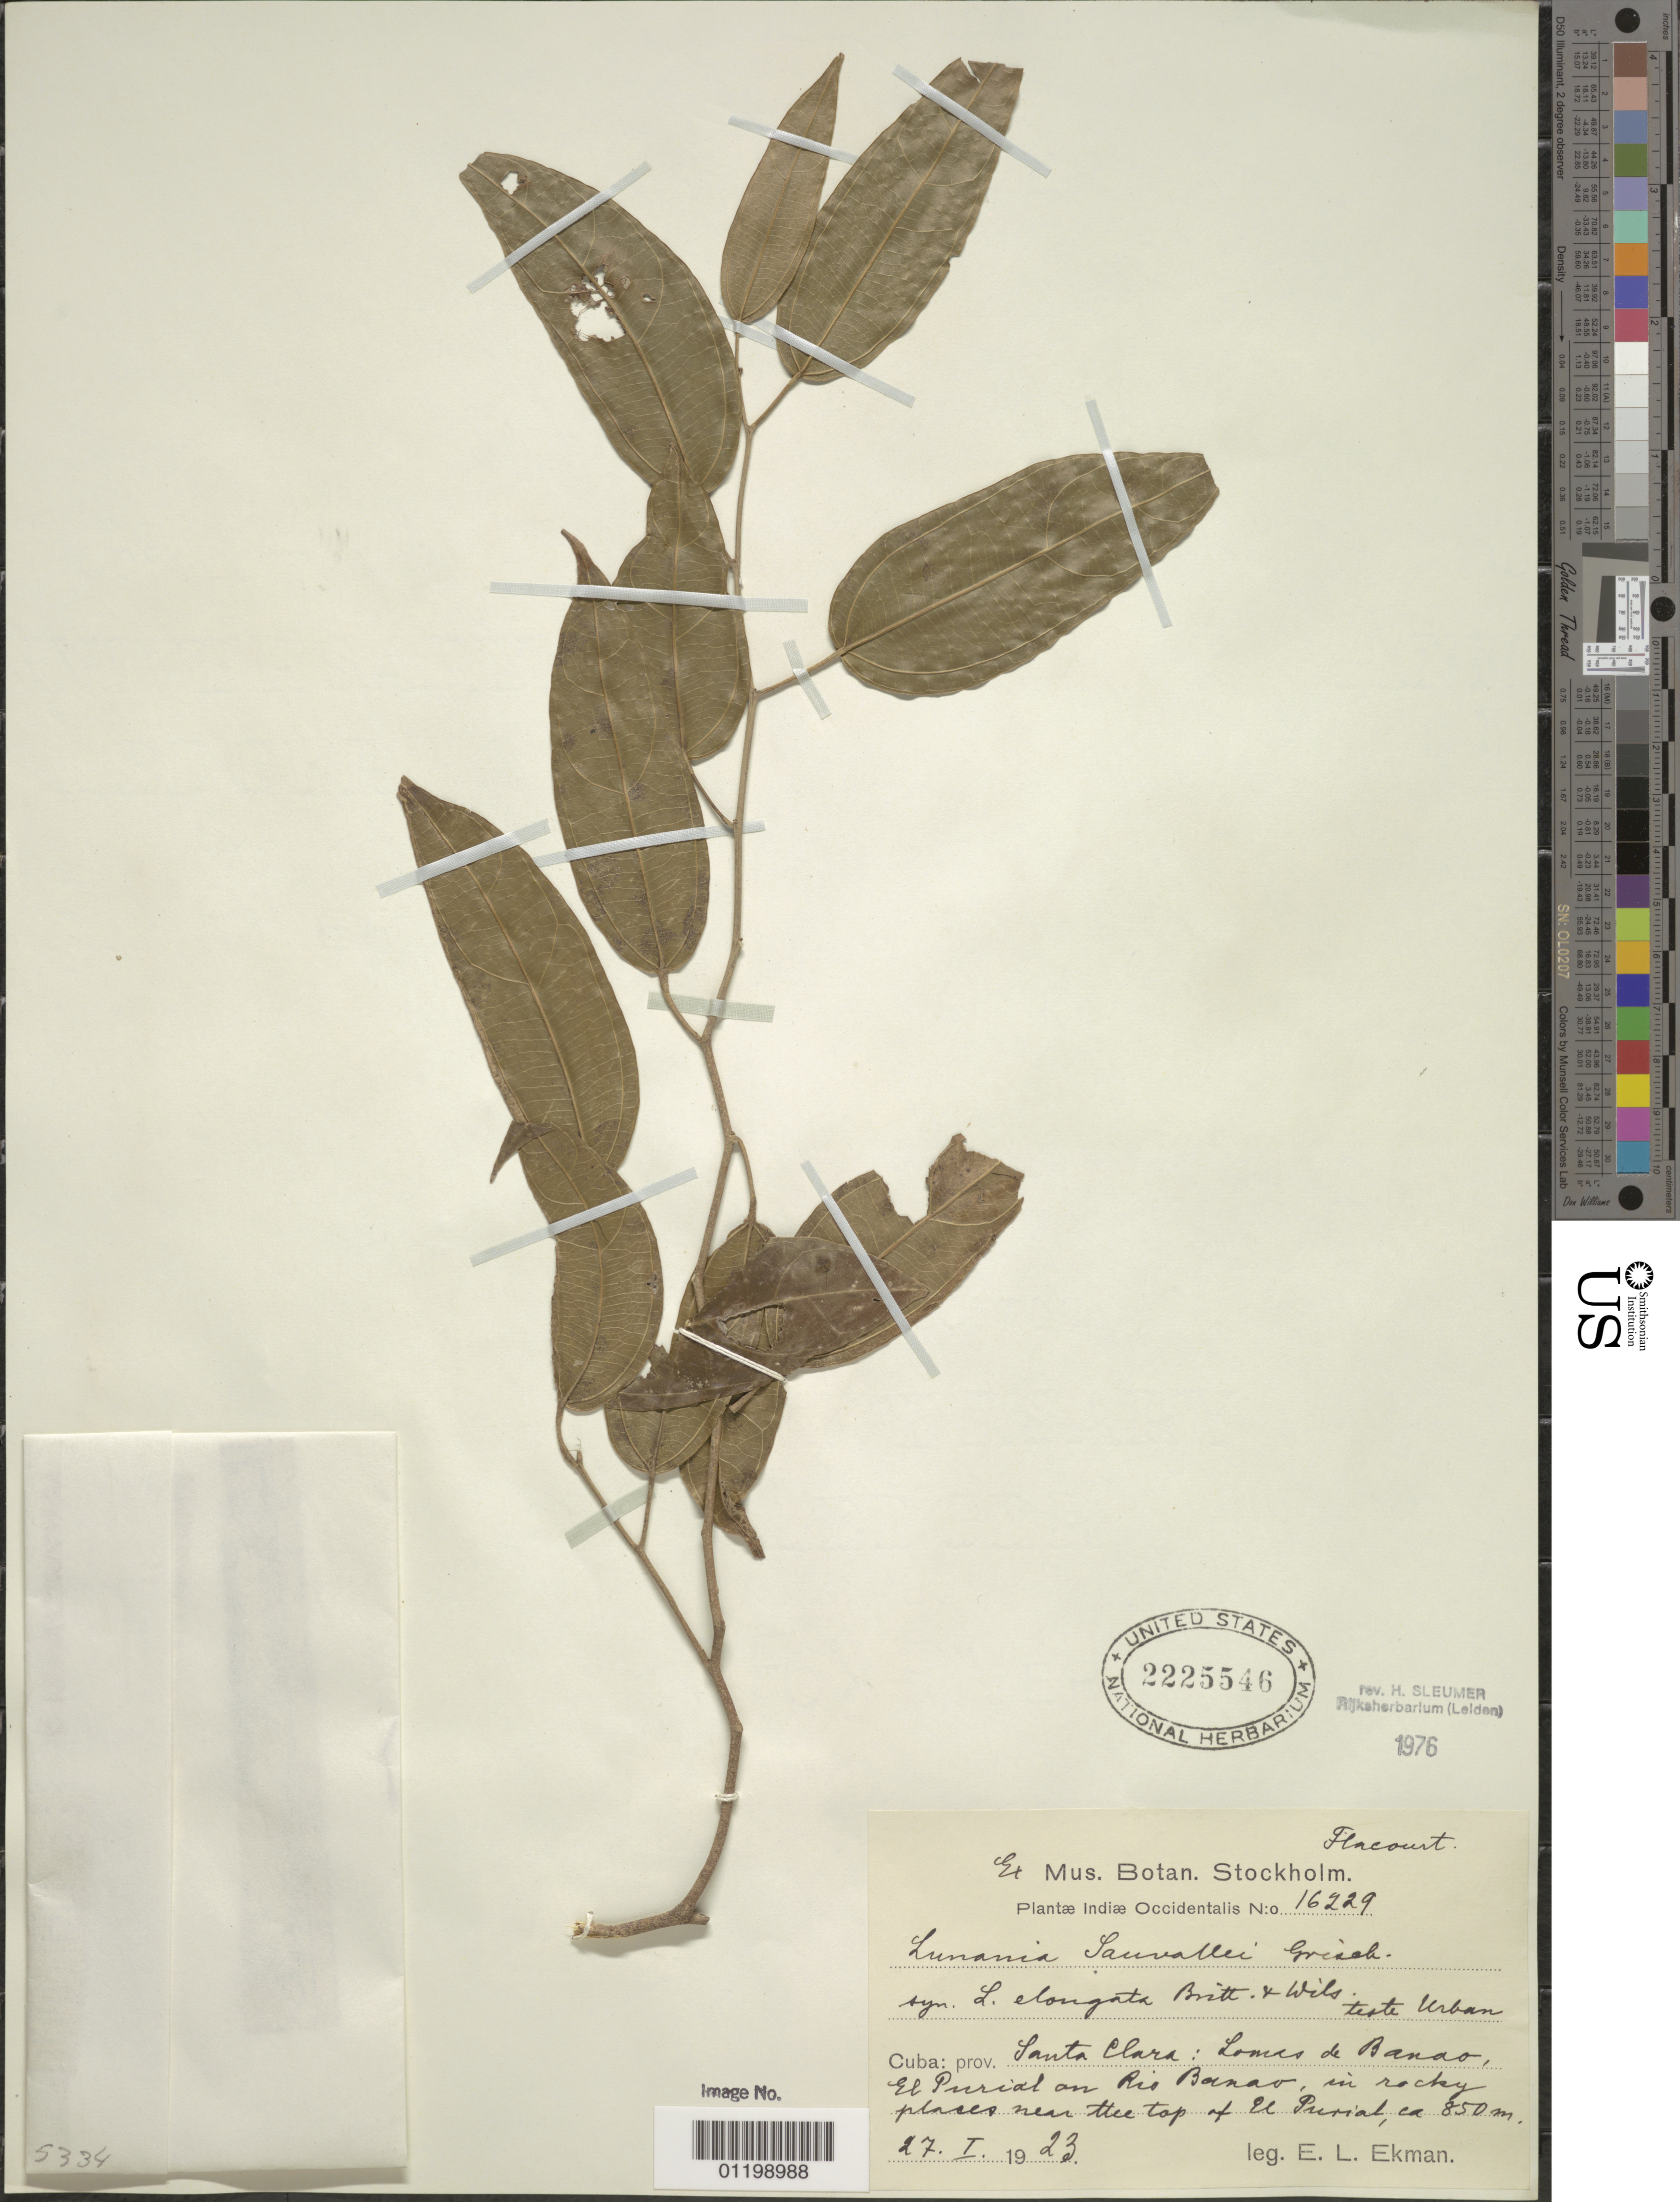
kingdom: Plantae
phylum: Tracheophyta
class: Magnoliopsida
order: Malpighiales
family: Salicaceae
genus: Lunania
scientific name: Lunania sauvalii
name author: Griseb.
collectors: E. L. Ekman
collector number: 16229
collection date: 1923-01-27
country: Cuba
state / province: Villa Clara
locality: Santa Clara: Lomas de Banao, El Purial on Rio Banao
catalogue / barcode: US 2225546